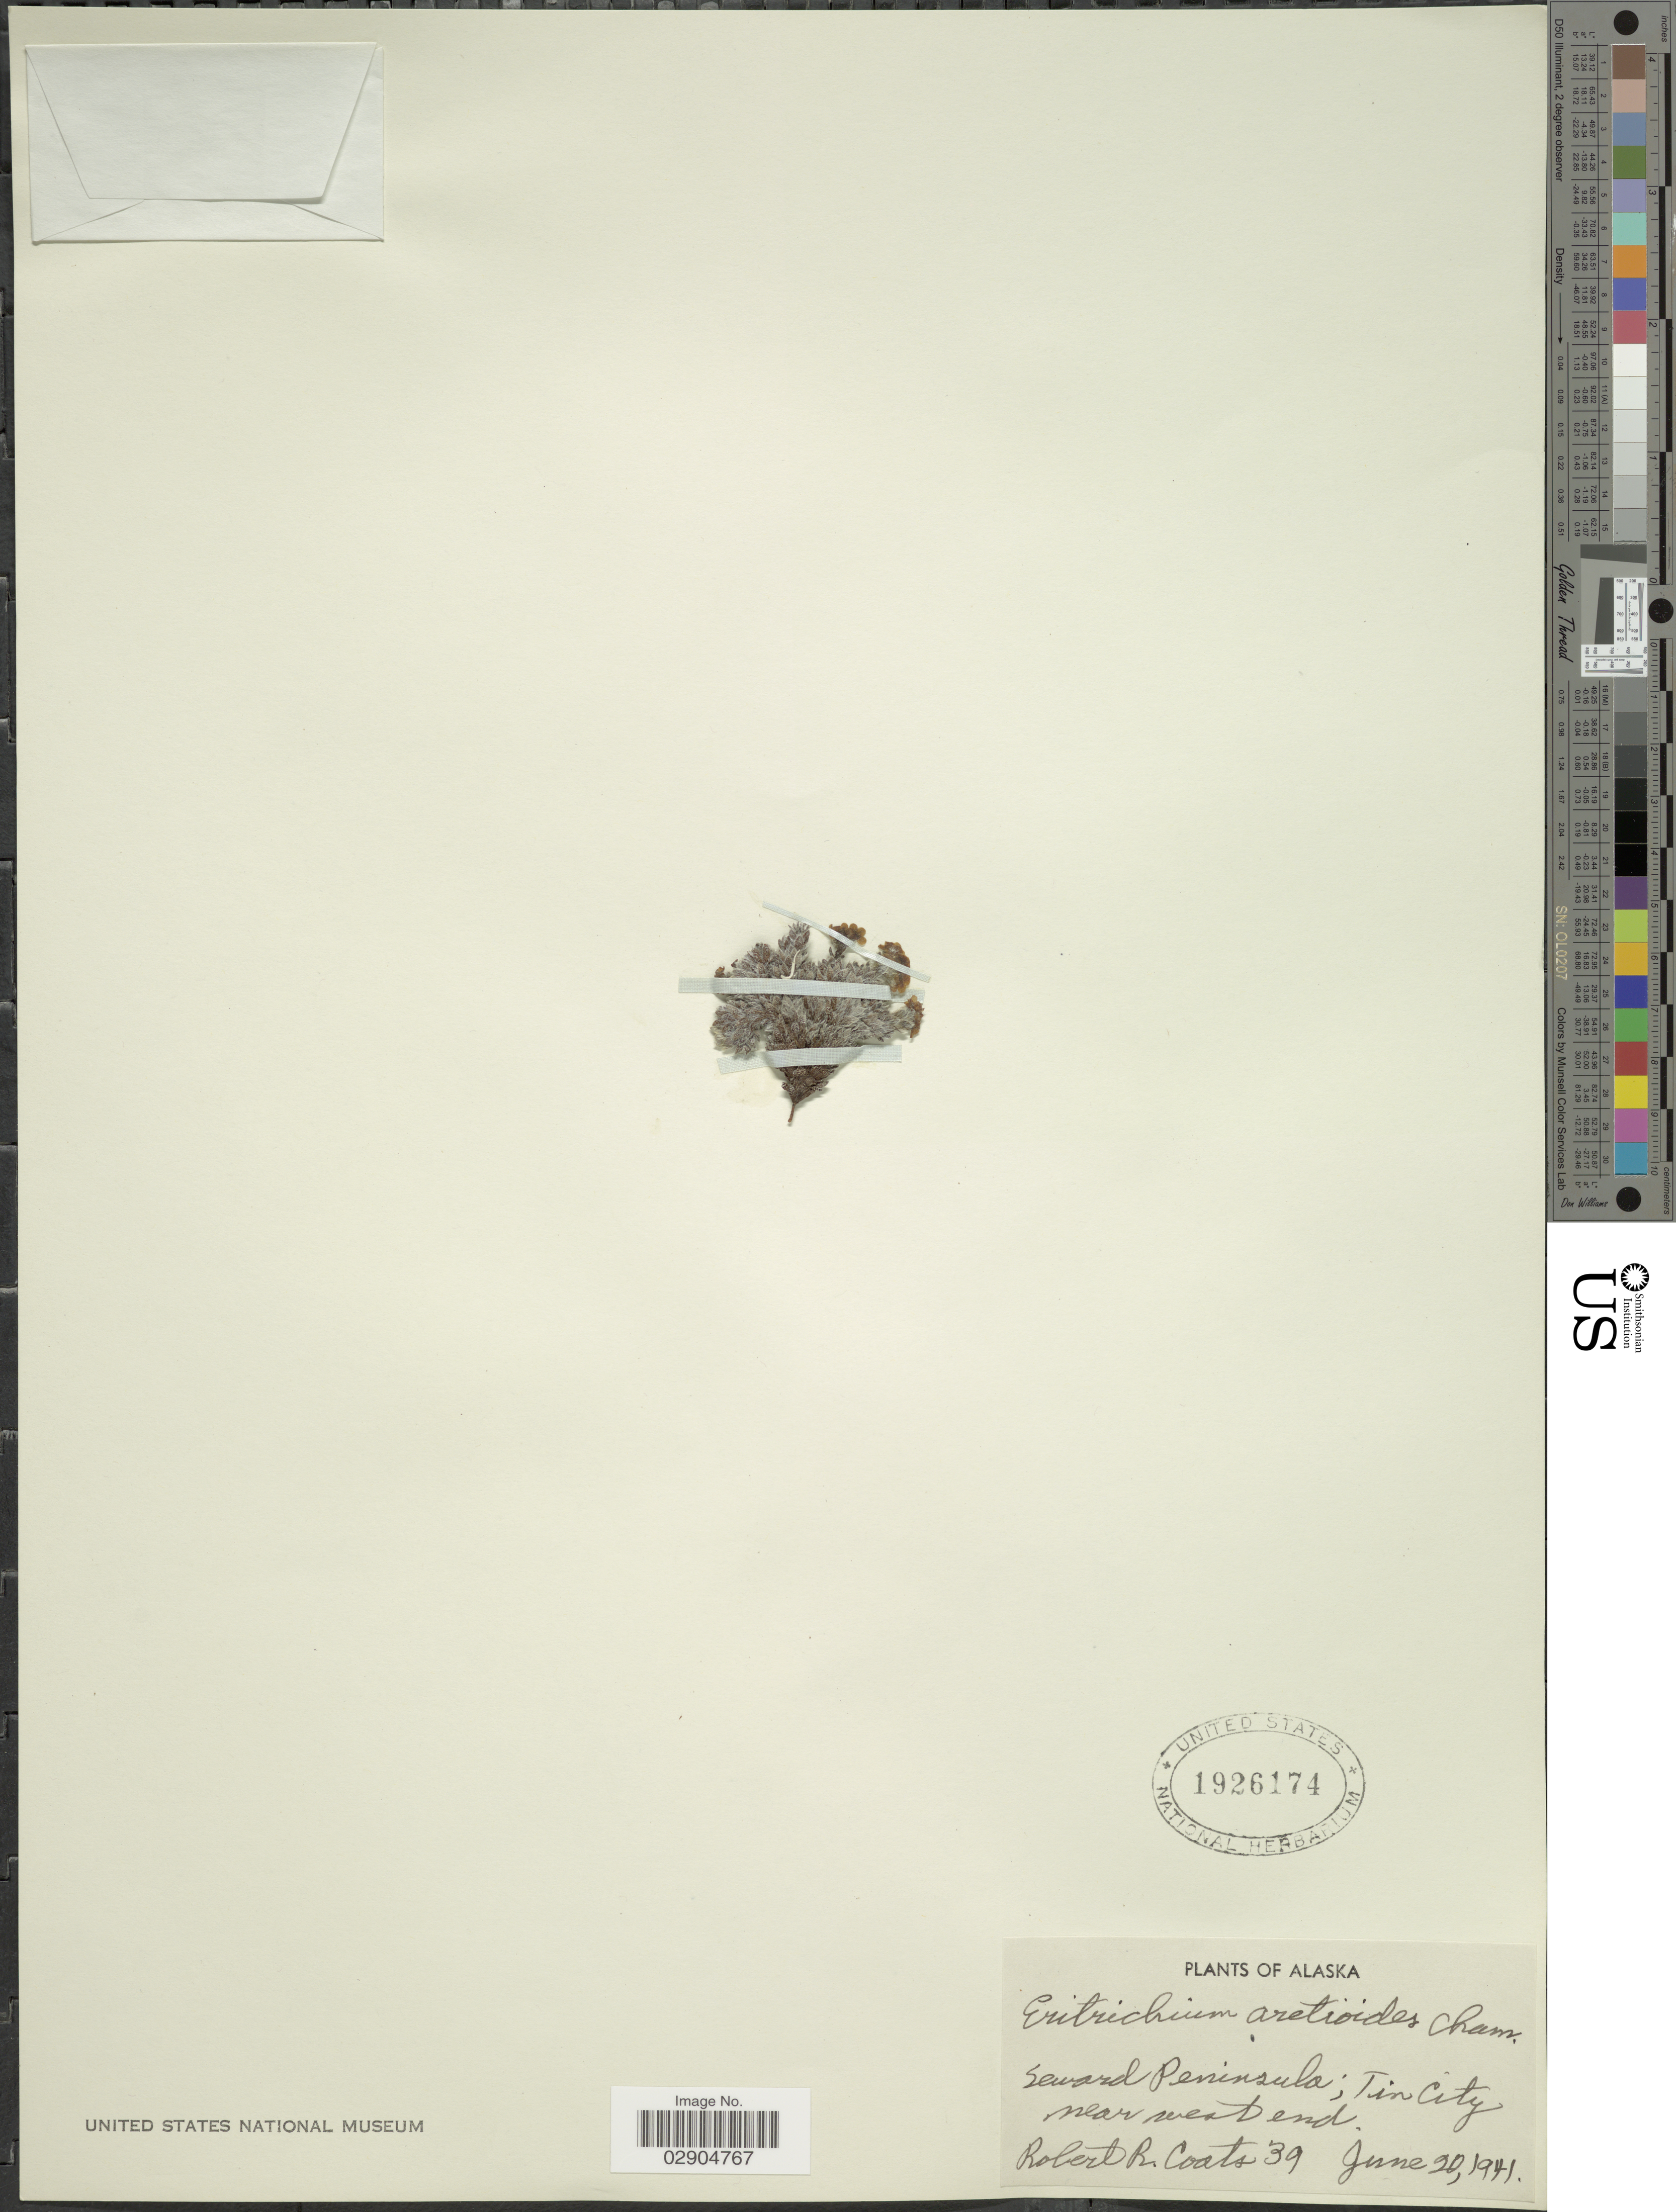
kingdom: Plantae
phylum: Tracheophyta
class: Magnoliopsida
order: Boraginales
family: Boraginaceae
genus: Eritrichium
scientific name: Eritrichium aretioides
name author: (Cham.) DC.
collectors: R. Coats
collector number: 39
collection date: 1941-06-20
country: United States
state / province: Alaska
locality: Seward Peninsula; Tin City near west end.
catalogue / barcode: US 1926174